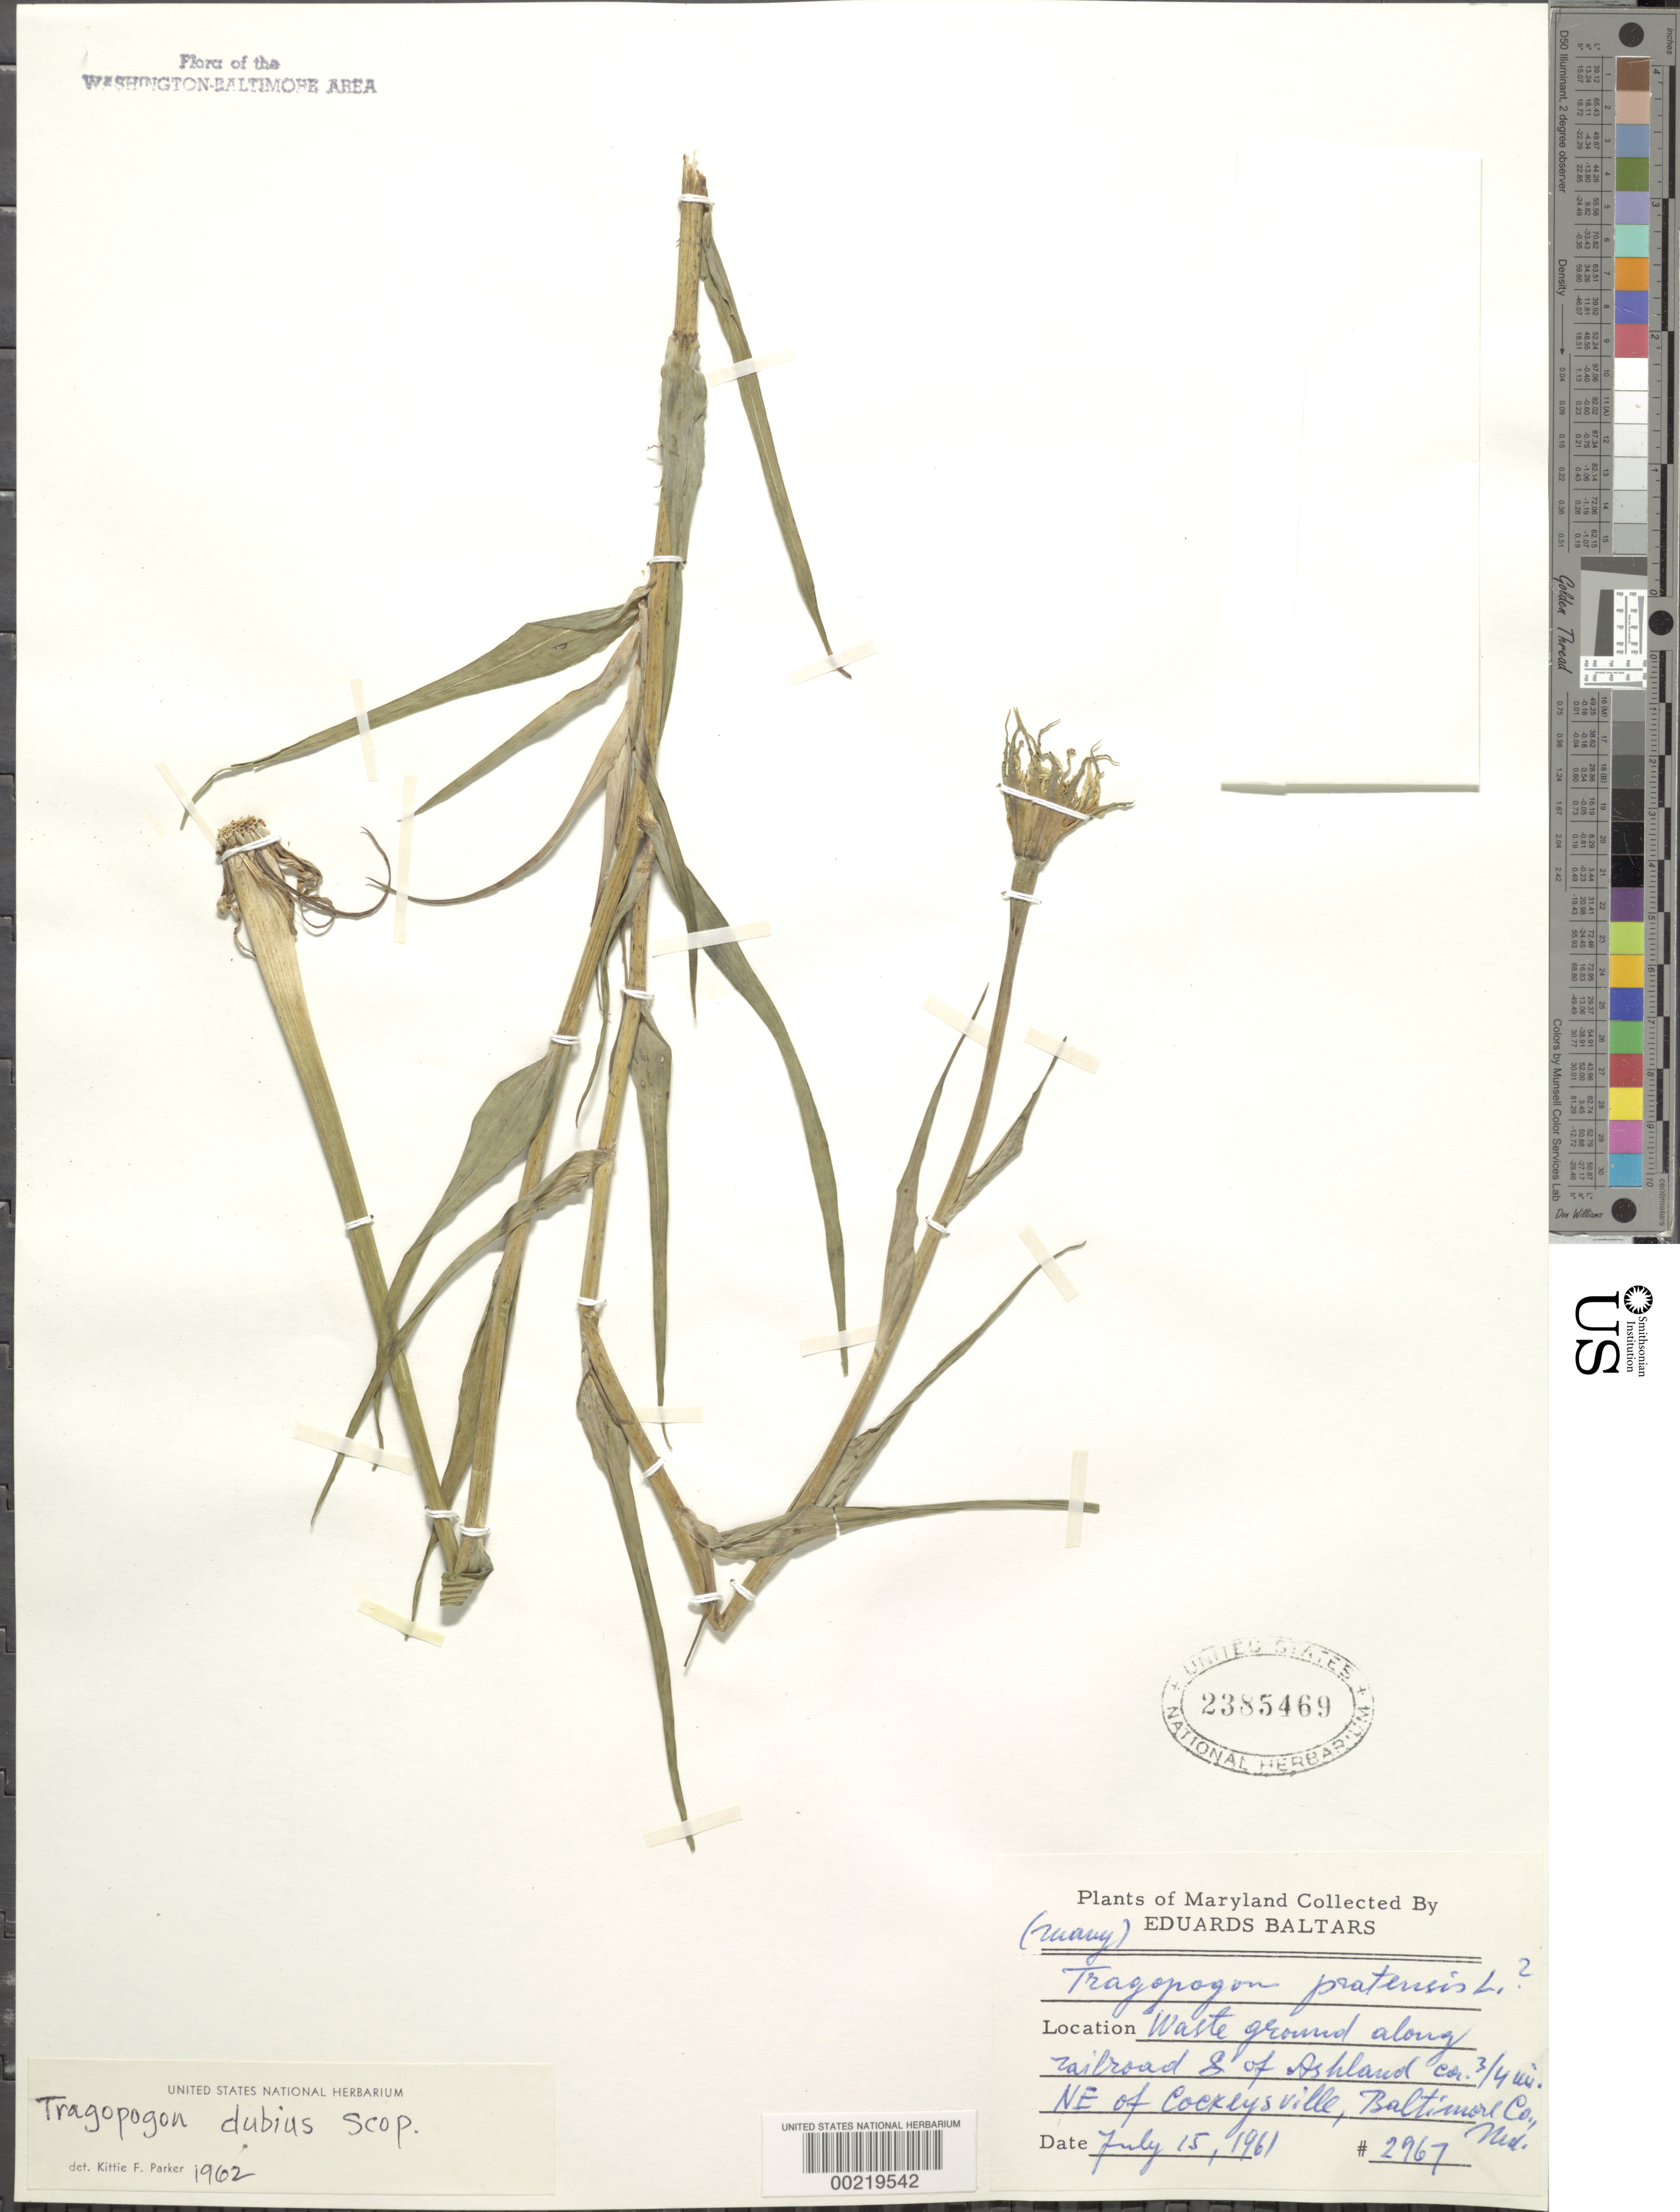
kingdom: Plantae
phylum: Tracheophyta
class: Magnoliopsida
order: Asterales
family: Asteraceae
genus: Tragopogon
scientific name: Tragopogon dubius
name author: Scop.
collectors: E. Baltars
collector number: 2967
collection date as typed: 15 Jul 1961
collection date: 1961-07-15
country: United States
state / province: Maryland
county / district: Baltimore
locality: South of Ashland NE of Cockeysville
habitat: Waste ground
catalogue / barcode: US 2385469